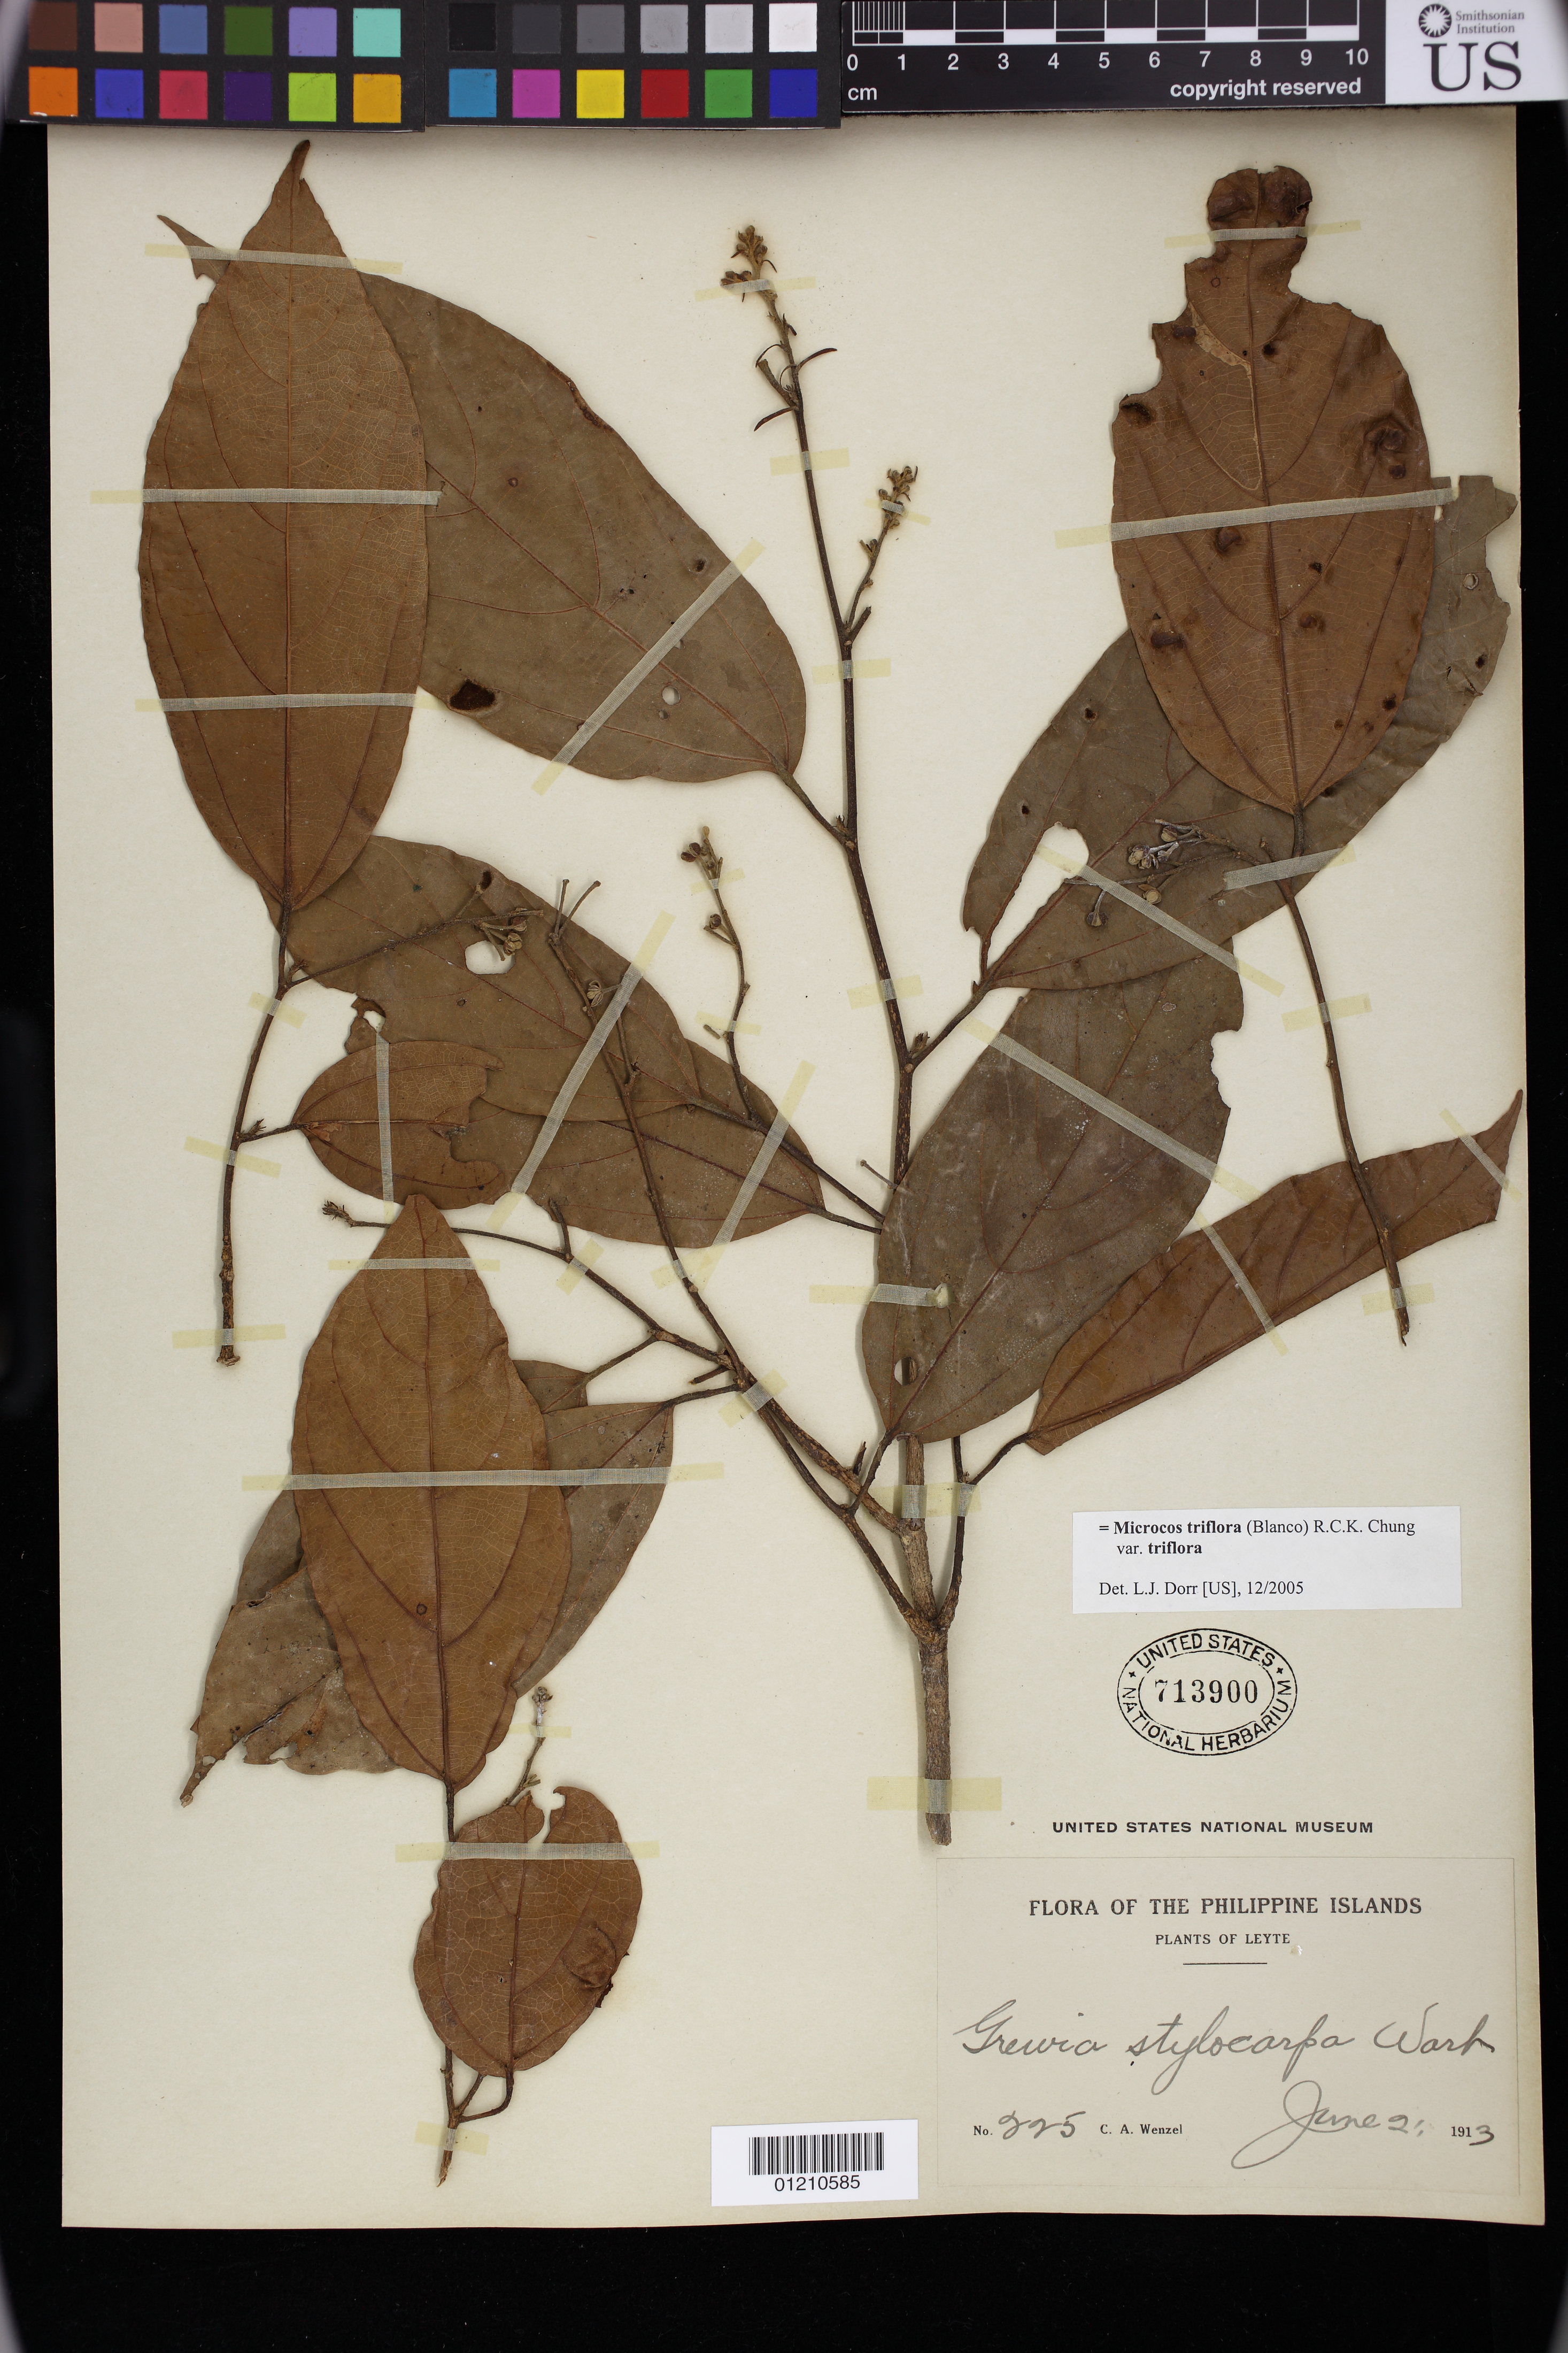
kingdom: Plantae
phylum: Tracheophyta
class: Magnoliopsida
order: Malvales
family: Malvaceae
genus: Microcos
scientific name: Microcos triflora var. triflora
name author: (Blanco) R.C.K. Chung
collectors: C. Wenzel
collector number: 225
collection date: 1913-06-24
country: Philippines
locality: Leyte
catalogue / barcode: US 713900